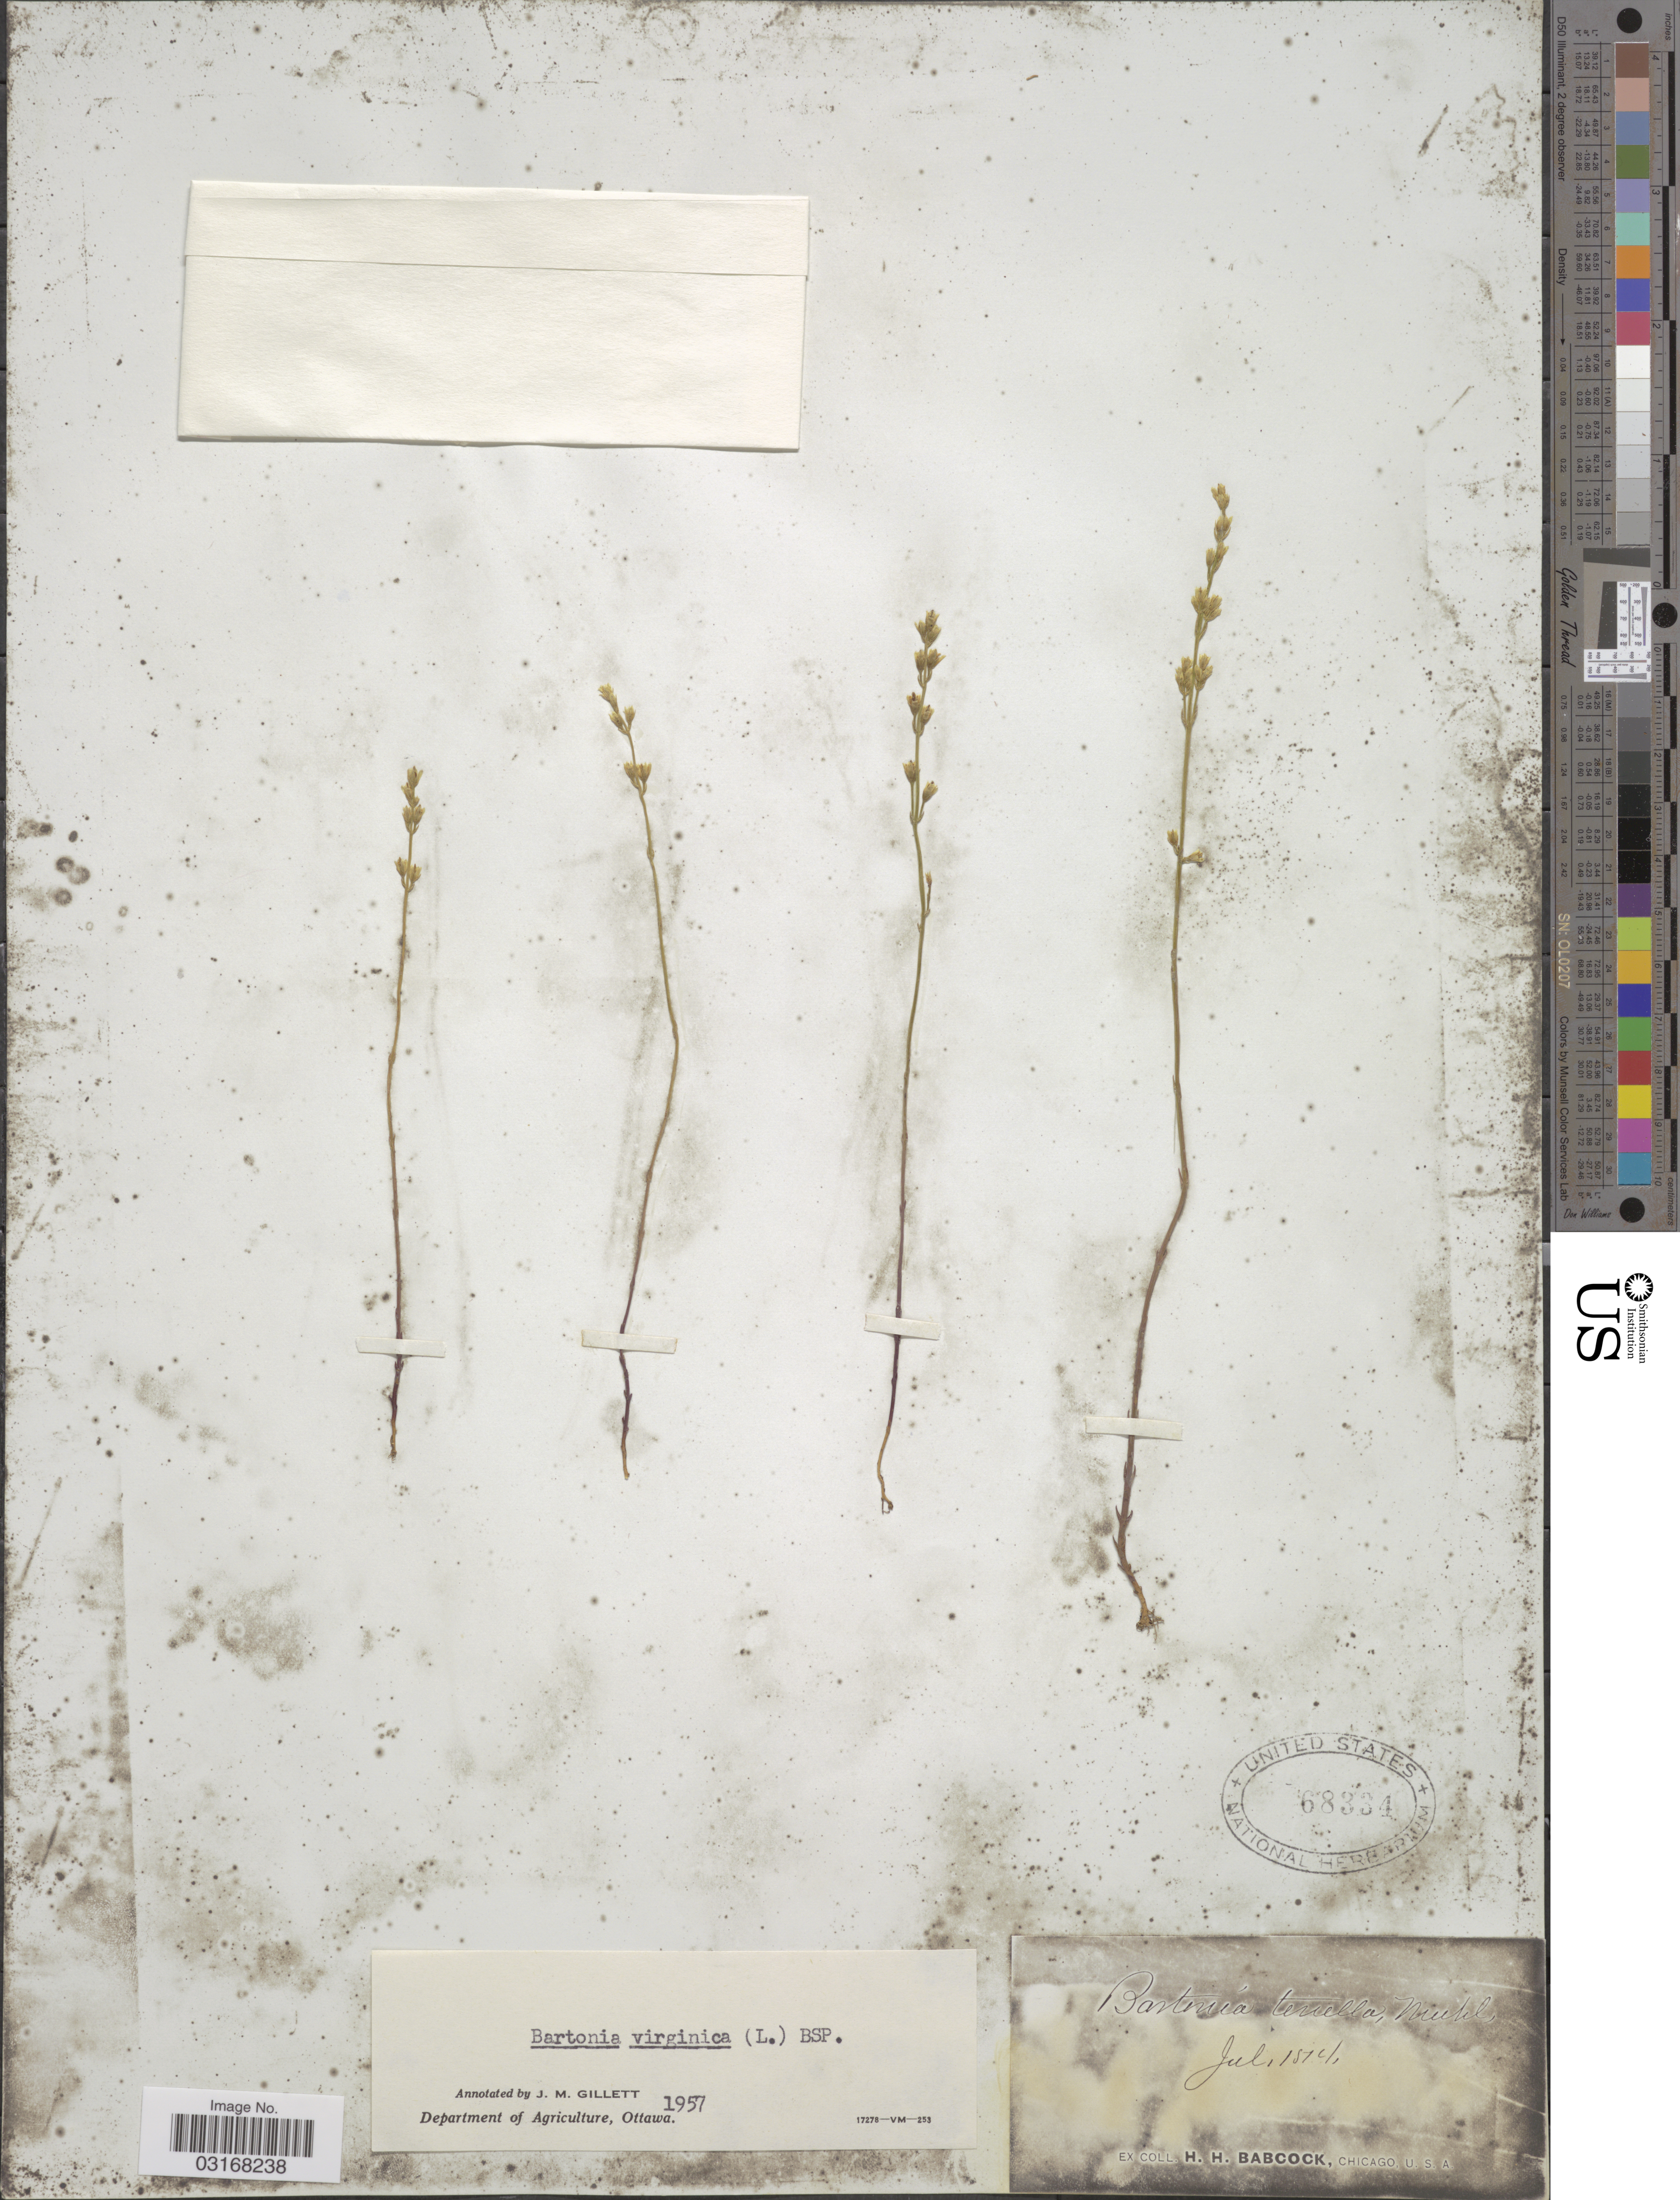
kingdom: Plantae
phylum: Tracheophyta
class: Magnoliopsida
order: Gentianales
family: Gentianaceae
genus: Bartonia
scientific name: Bartonia virginica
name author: (L.) Britton, Stearns & Poggenb.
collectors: H. Babcock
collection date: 1874-07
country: United States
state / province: Illinois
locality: Chicago, U.S.A.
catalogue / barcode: US 68334